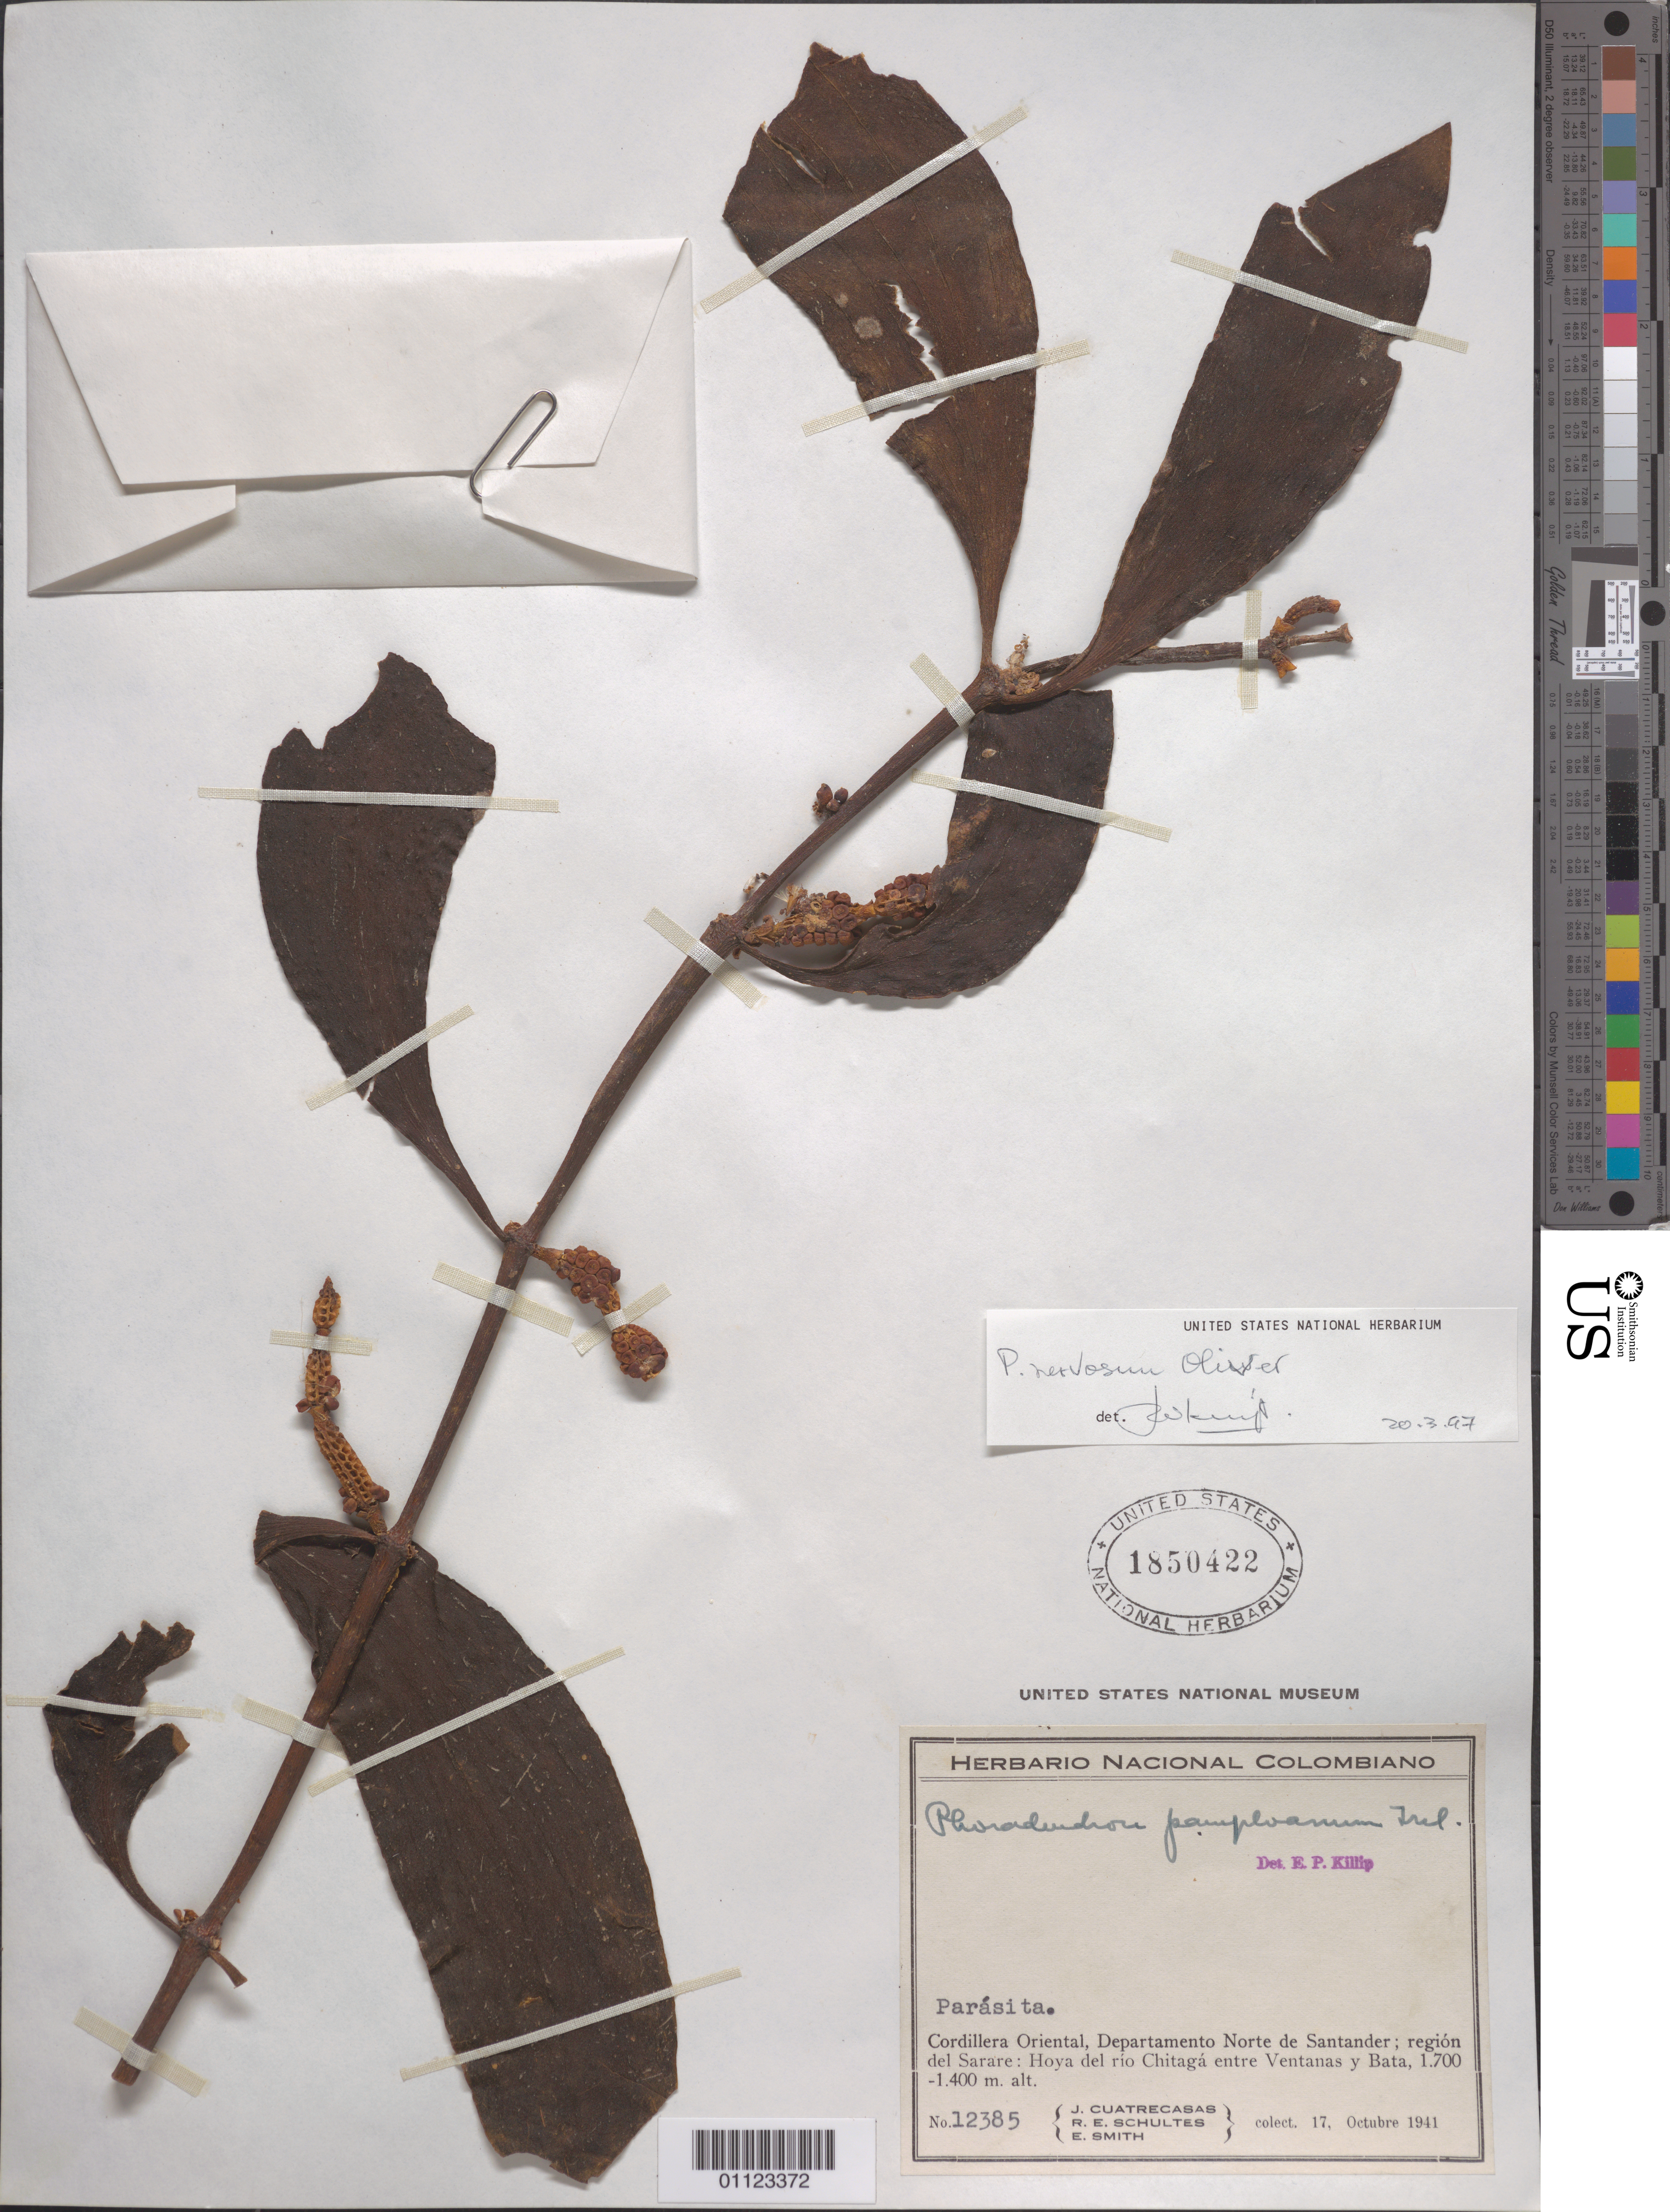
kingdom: Plantae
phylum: Tracheophyta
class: Magnoliopsida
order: Santalales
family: Viscaceae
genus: Phoradendron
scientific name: Phoradendron nervosum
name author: Oliv.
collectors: J. Cuatrecasas, R. E. Schultes & C. E. Smith Jr.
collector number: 12385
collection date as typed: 17 Oct 1941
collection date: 1941-10-17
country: Colombia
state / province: Norte de Santander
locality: Cordillera Oriental; región del Sarare: Hoya del rio Chitagá entre Ventanas y Bata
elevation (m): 1400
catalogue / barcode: US 1850422